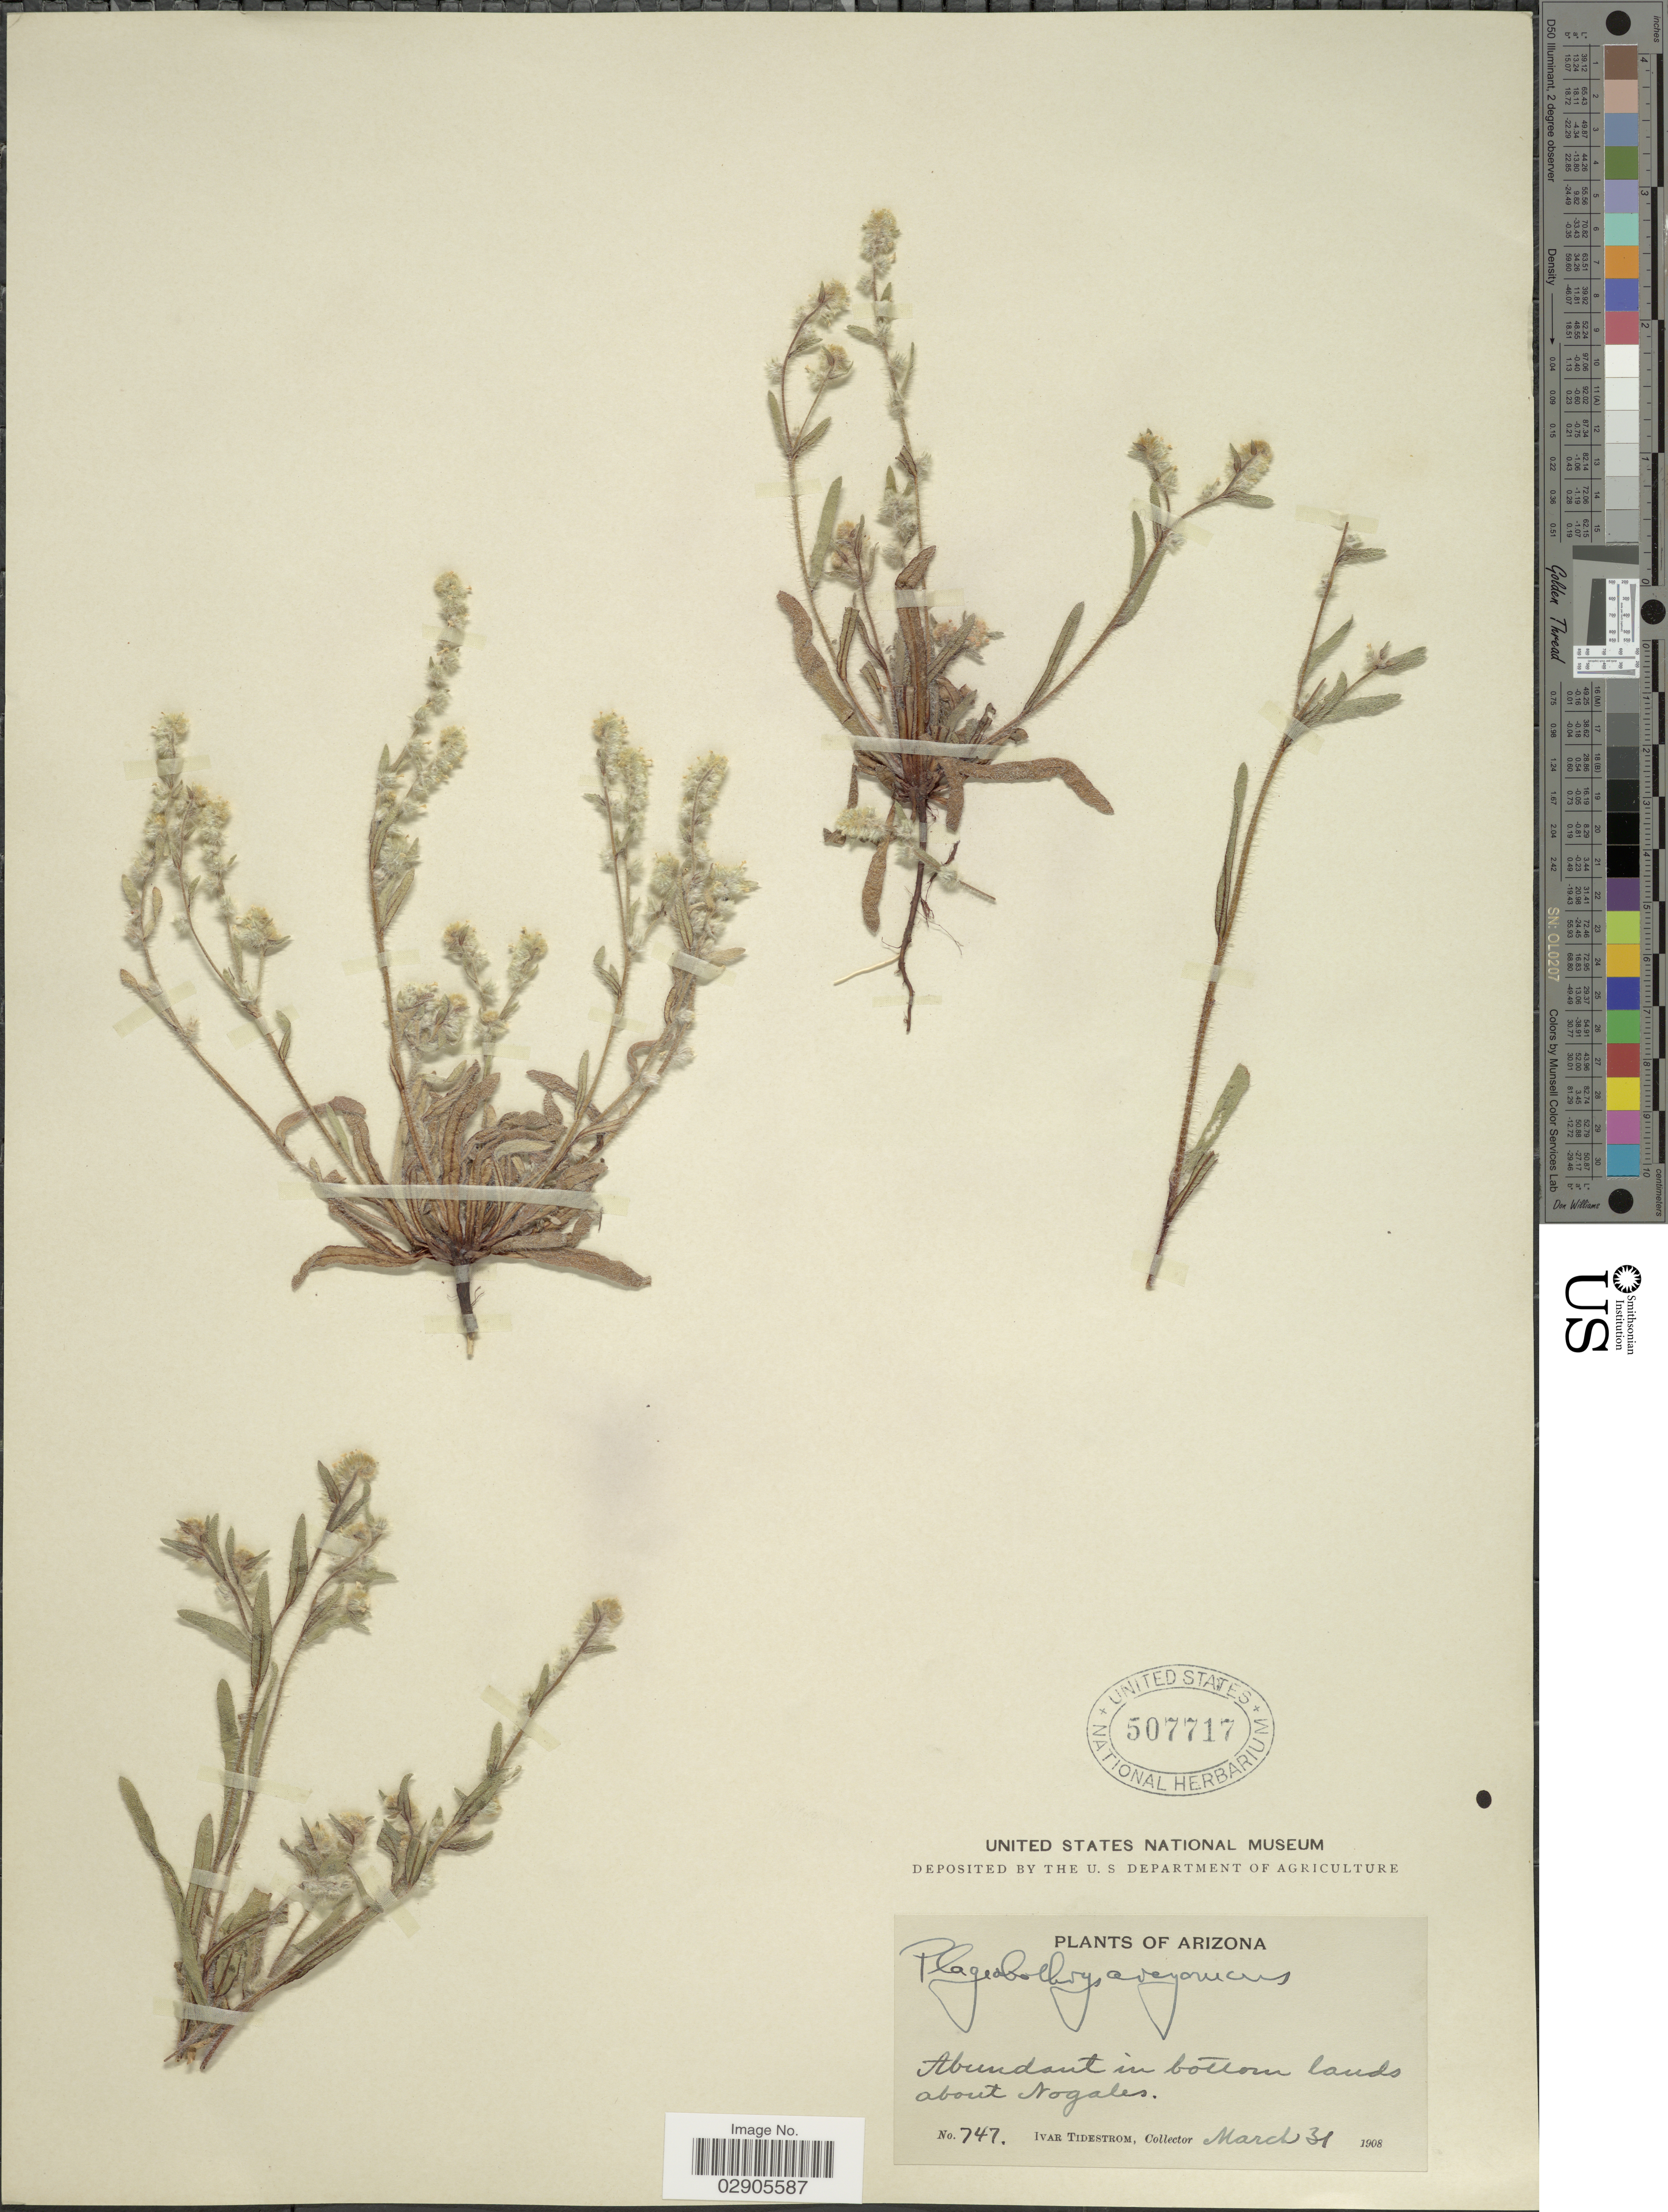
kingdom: Plantae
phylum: Tracheophyta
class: Magnoliopsida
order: Boraginales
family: Boraginaceae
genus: Plagiobothrys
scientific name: Plagiobothrys arizonicus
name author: (A. Gray) Greene ex A. Gray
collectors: I. F. Tidestrom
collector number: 747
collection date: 1908-03-31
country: United States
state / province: Arizona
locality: Abundant in bottom lands about Nogales.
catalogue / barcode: US 507717